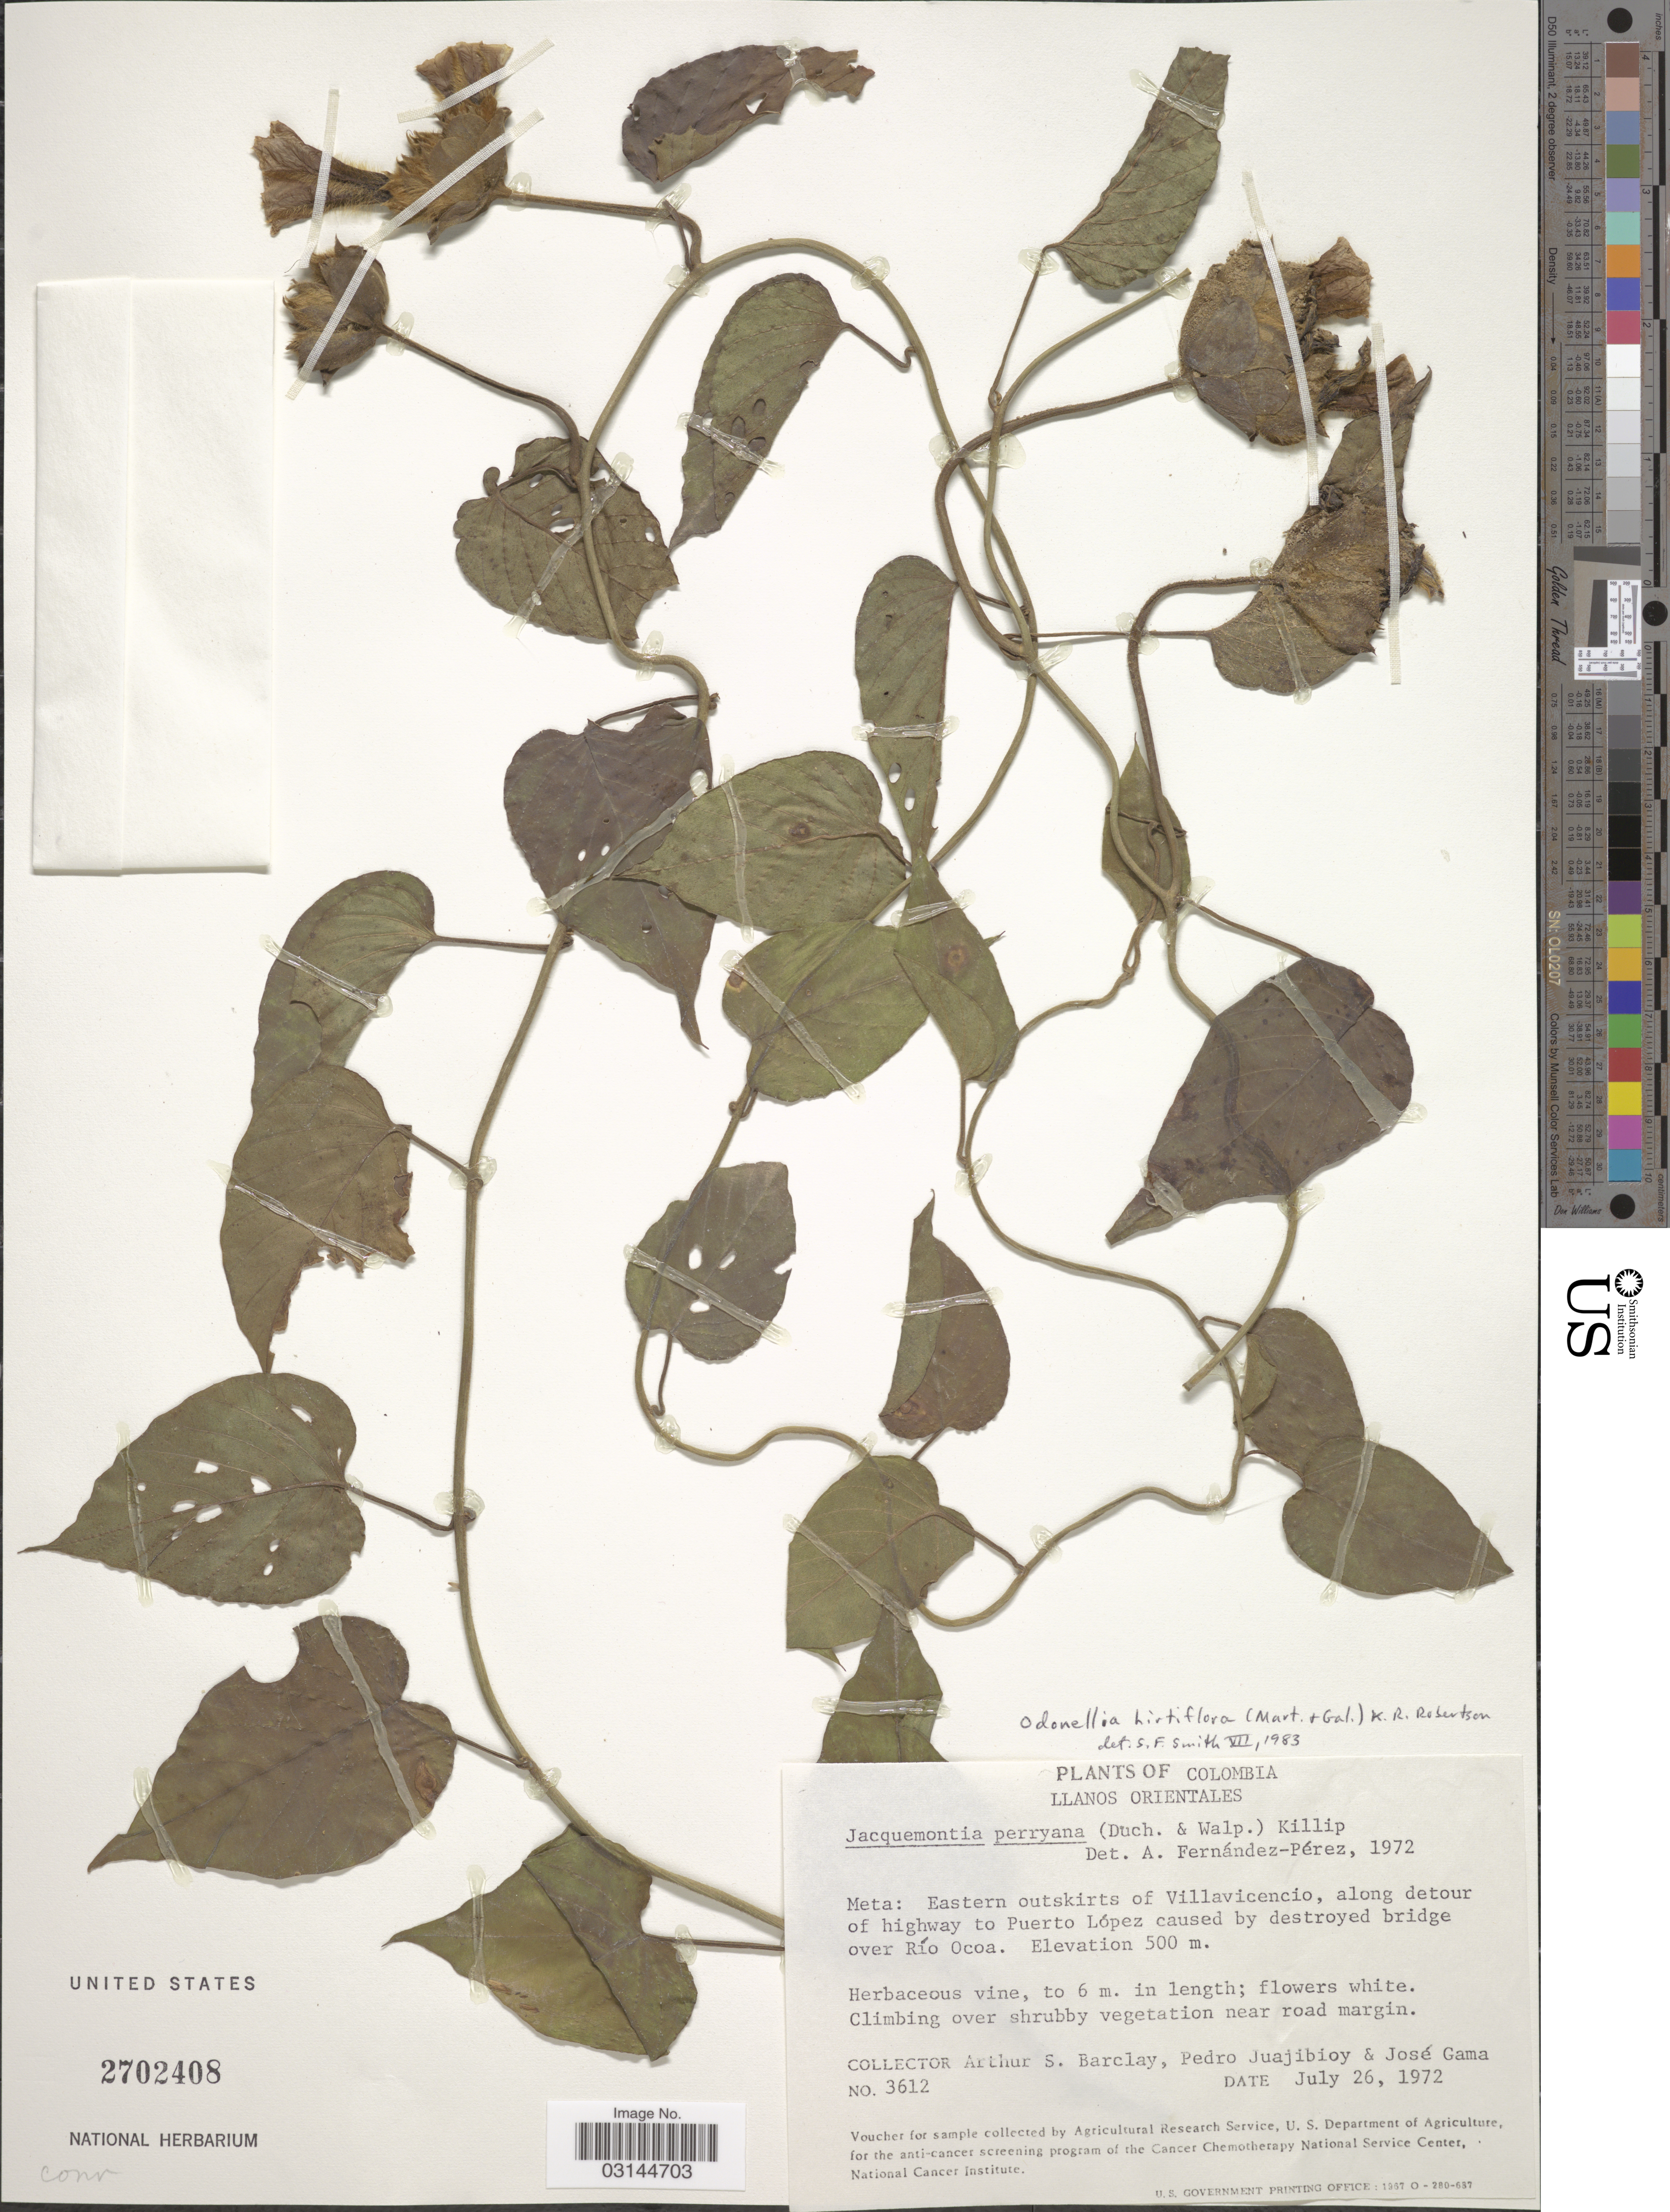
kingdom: Plantae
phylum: Tracheophyta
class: Magnoliopsida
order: Solanales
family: Convolvulaceae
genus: Odonellia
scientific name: Odonellia hirtiflora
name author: (M. Martens & Galeotti) K.R. Robertson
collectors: A. S. Barclay, P. Juajibioy & J. Gama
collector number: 3612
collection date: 1972-07-26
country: Colombia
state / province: Meta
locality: Llanos Orientales. Eastern outskirts of Villavicencio, along detour of highway to Puerto López caused by destroyed bridge over Río Ocoa.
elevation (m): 500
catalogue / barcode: US 2702408